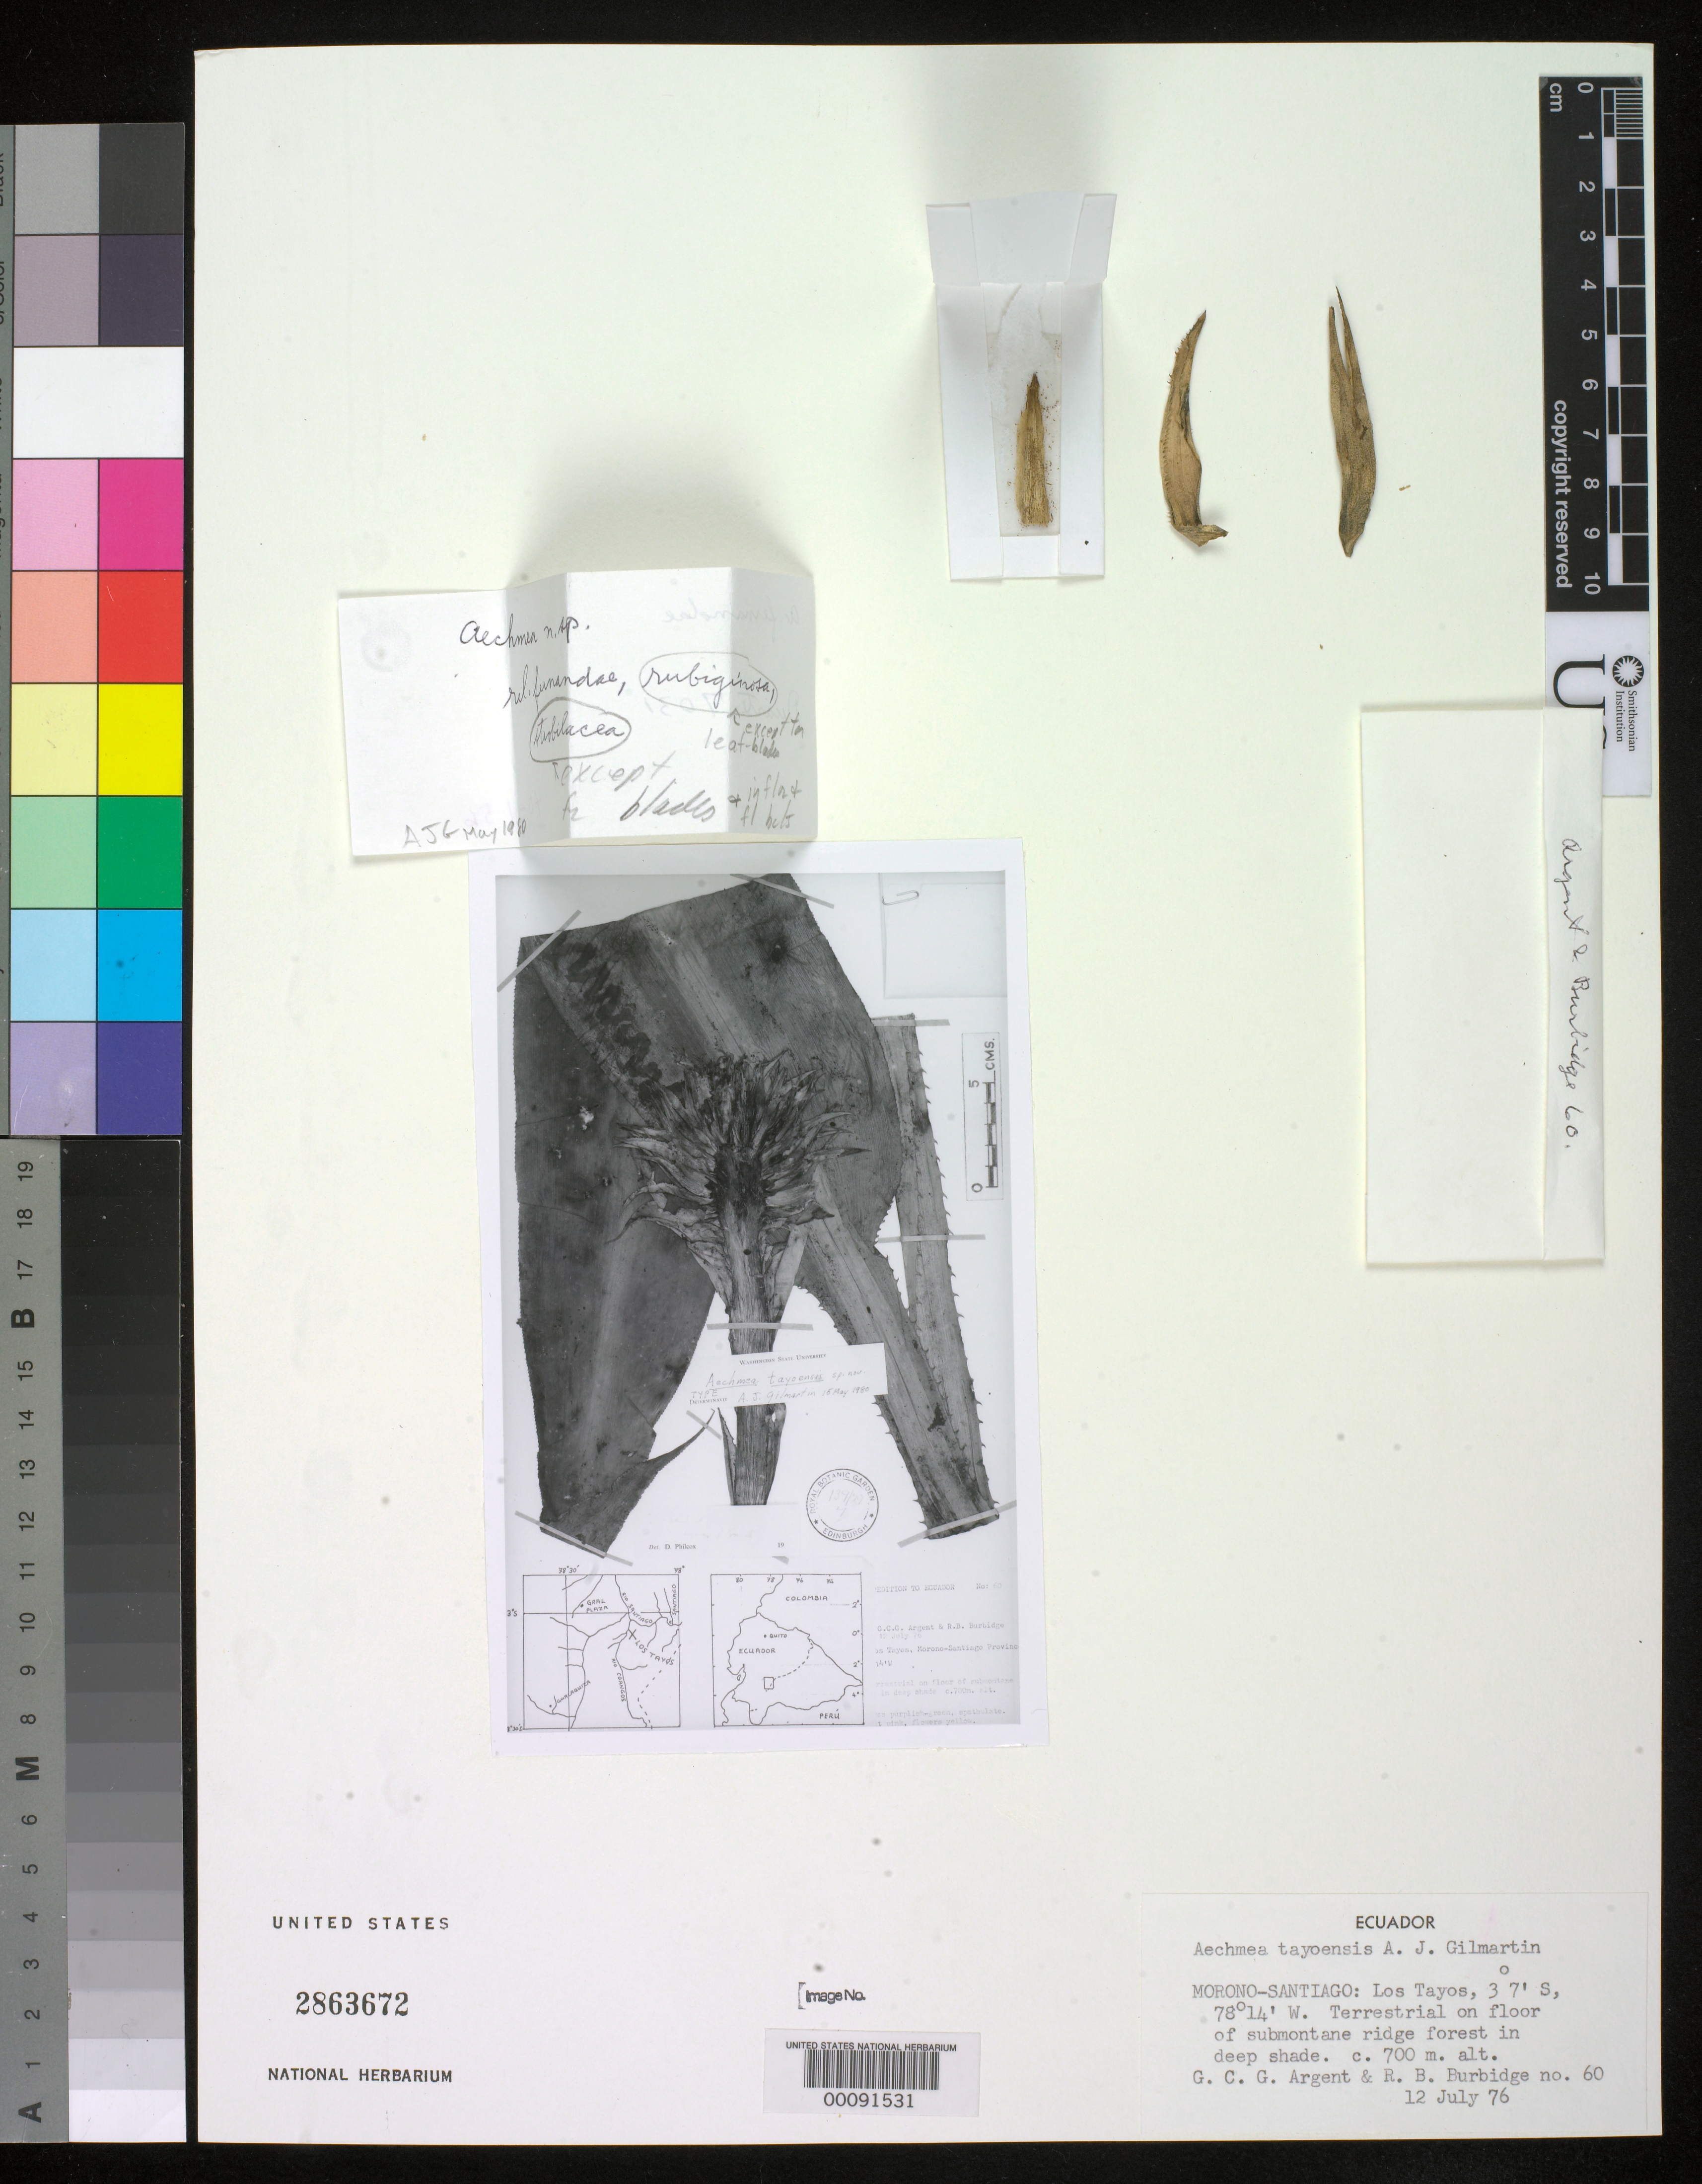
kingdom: Plantae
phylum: Tracheophyta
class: Liliopsida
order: Poales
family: Bromeliaceae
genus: Aechmea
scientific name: Aechmea tayoensis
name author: Gilmartin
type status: Type Fragment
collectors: G. C. Argent & R. B. Burbidge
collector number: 60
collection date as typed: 12 Jul 1976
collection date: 1976-07-12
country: Ecuador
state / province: Morona-Santiago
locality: Los Tayos.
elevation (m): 700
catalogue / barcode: US 2863672